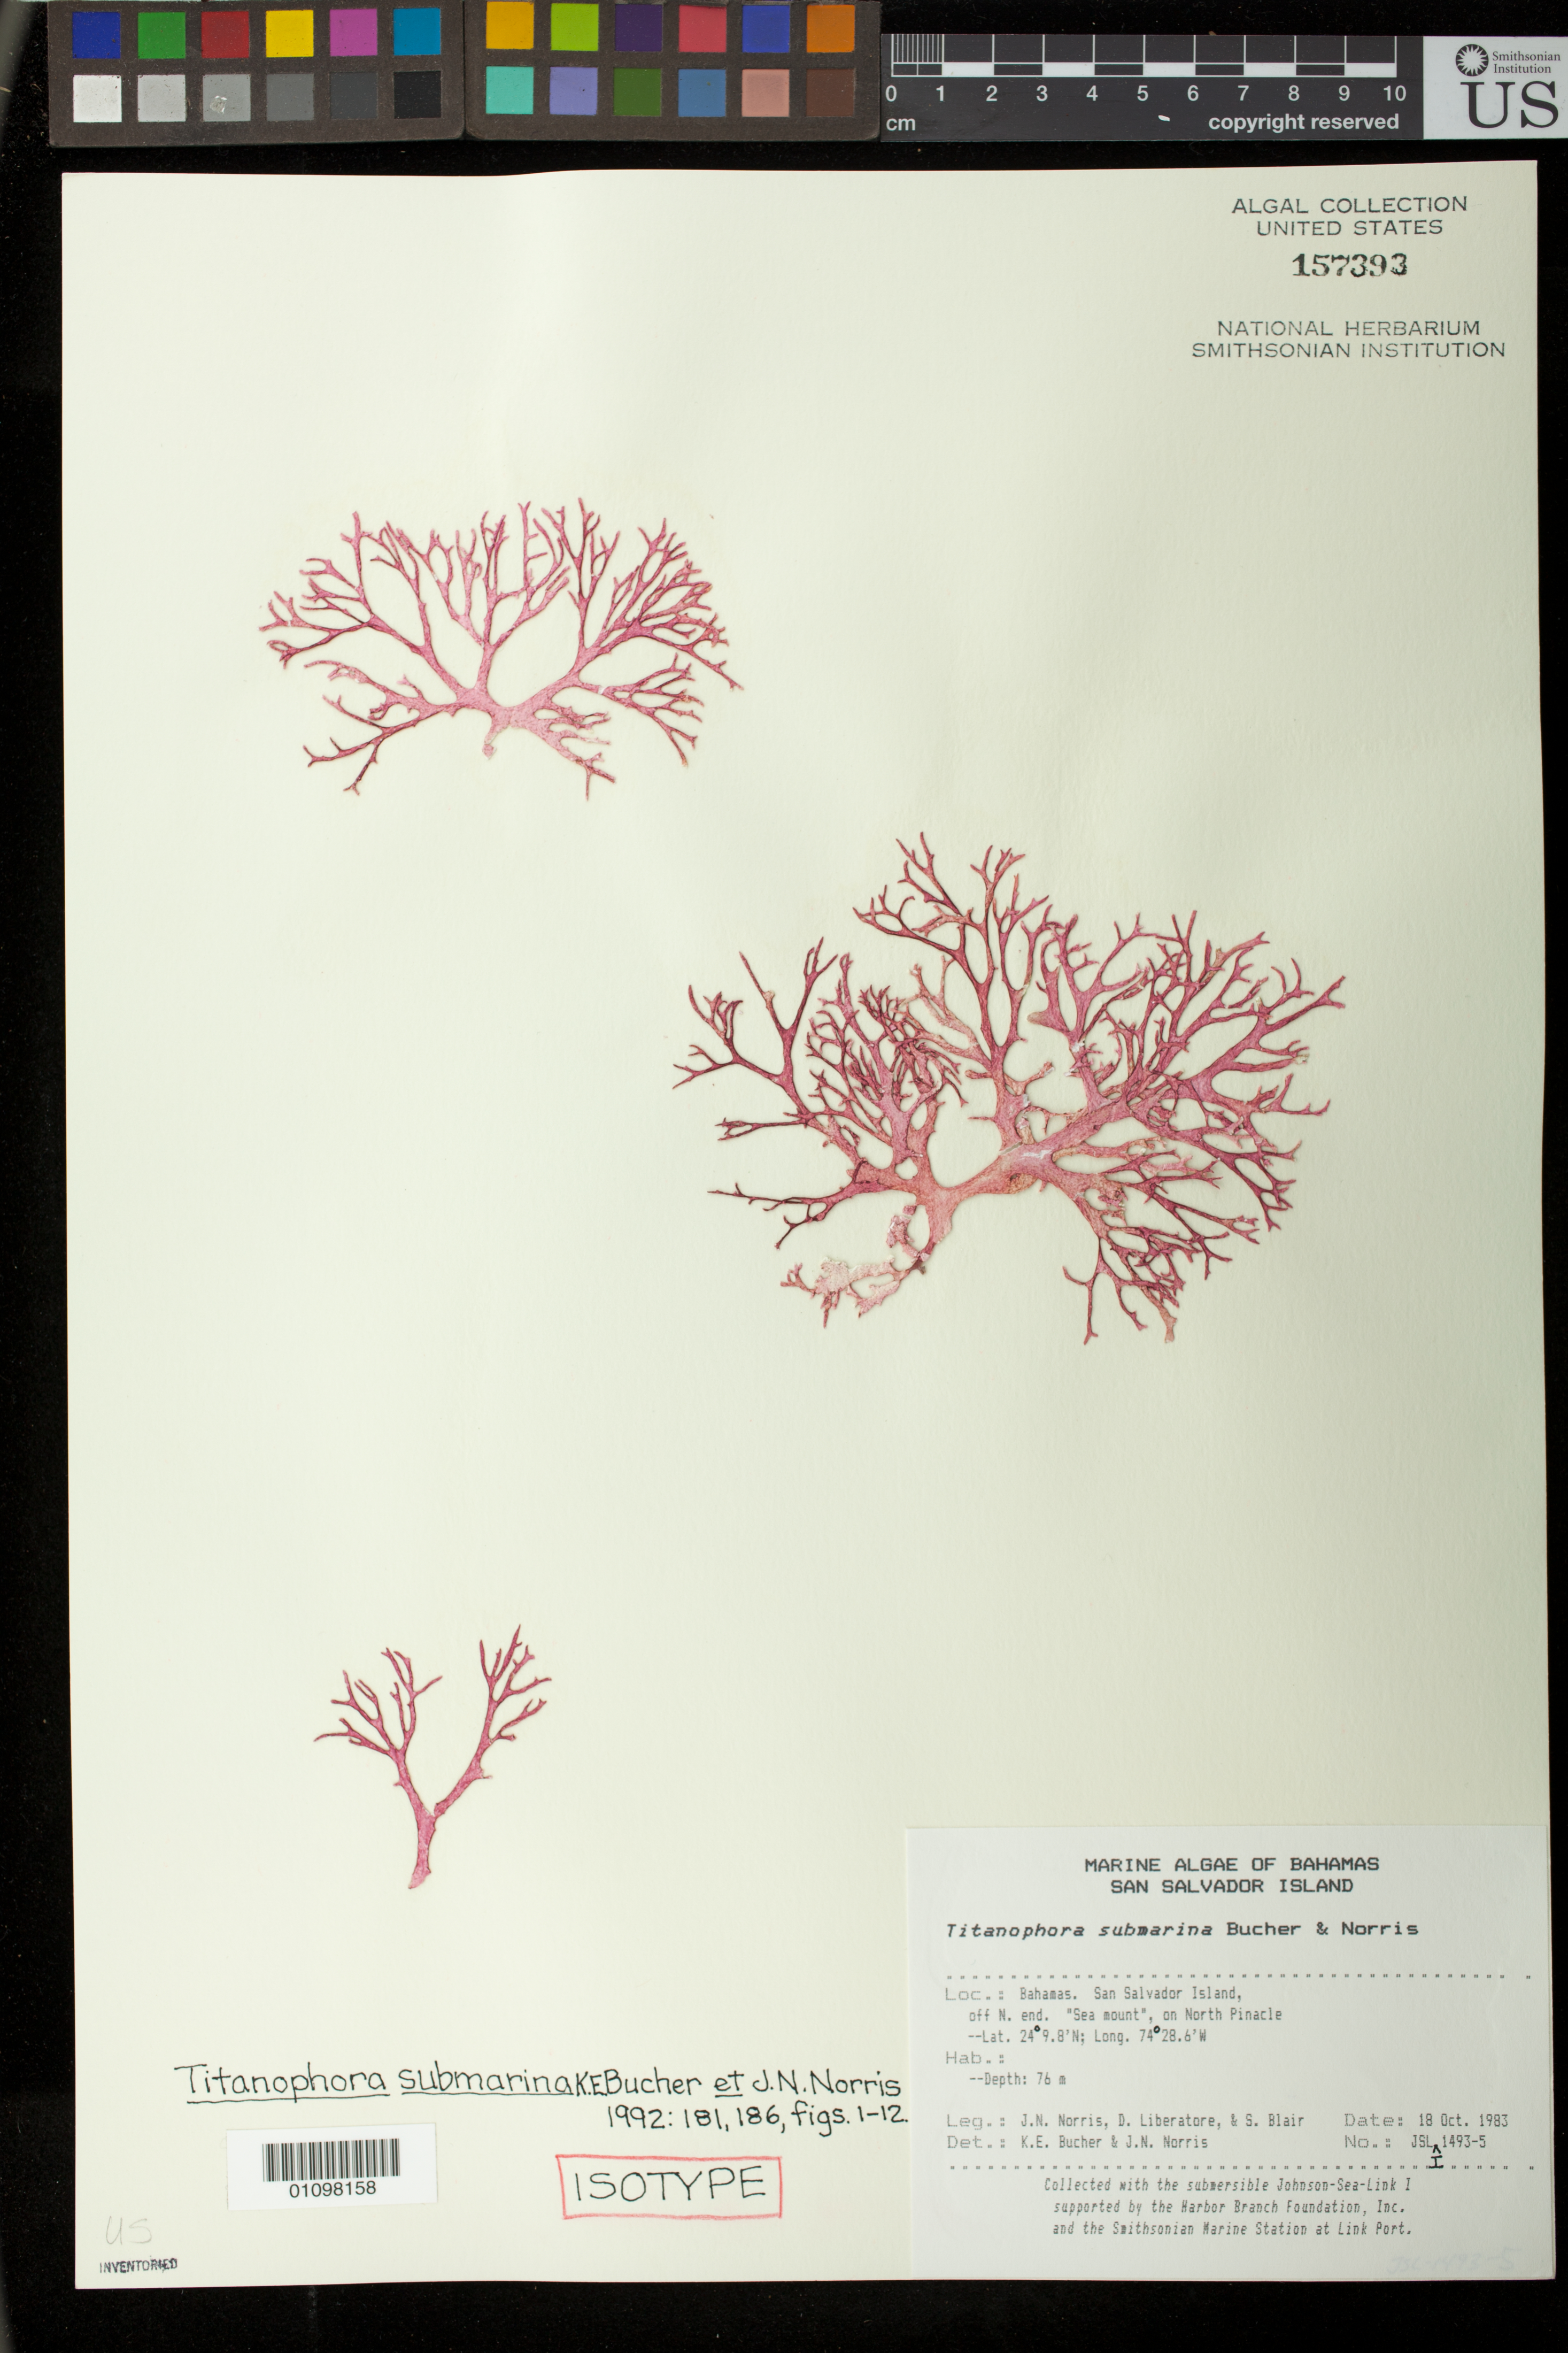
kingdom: Plantae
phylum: Rhodophyta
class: Florideophyceae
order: Nemastomatales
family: Schizymeniaceae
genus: Titanophora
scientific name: Titanophora submarina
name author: K.E. Bucher & J.N. Norris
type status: Isotype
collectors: J. N. Norris, D. Liberatore & S. M. Blair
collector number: JSLI-1493-5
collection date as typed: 18 Oct 1983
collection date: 1983-10-18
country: Bahamas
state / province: San Salvador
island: San Salvador Island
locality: Sea mount, North Pinacle, off north end of San Salvador Island.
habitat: On top of sea mount, 76 m depth.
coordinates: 24º9.8'N, 74º28.6'W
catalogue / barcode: US 157393